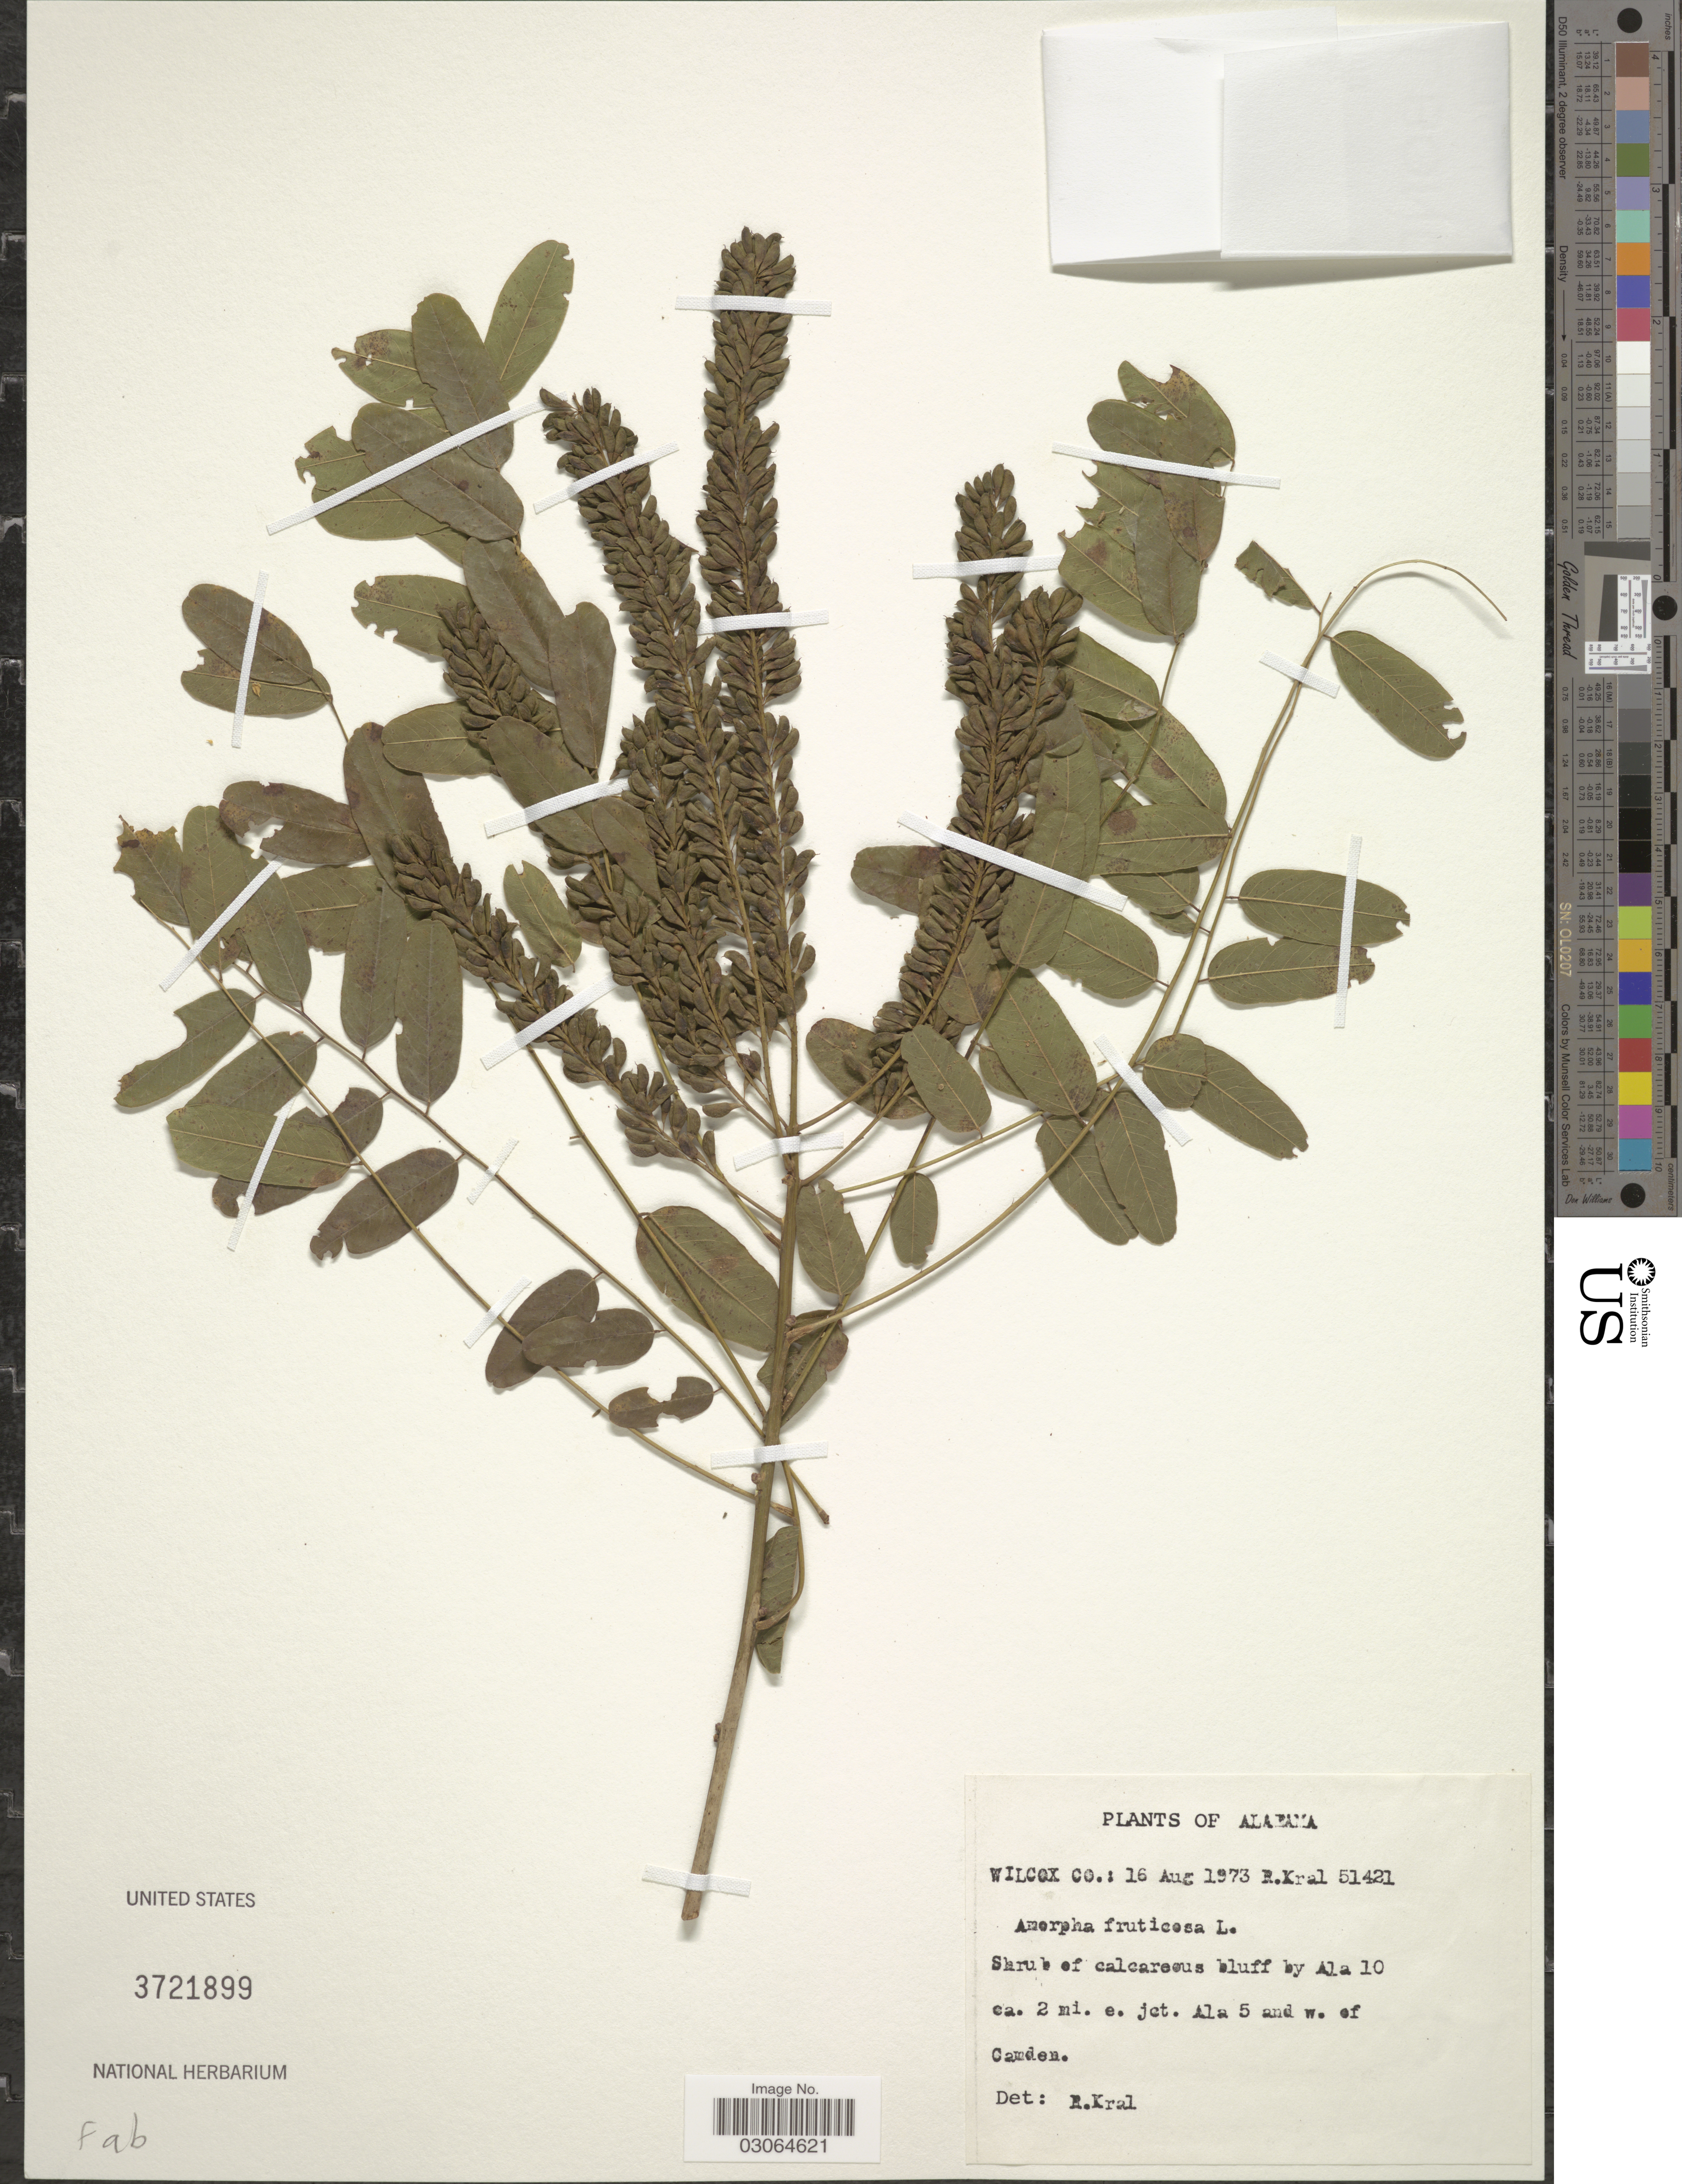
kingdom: Plantae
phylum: Tracheophyta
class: Magnoliopsida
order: Fabales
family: Fabaceae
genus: Amorpha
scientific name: Amorpha fruticosa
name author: L.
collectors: R. Kral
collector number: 51421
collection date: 1973-08-16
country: United States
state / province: Alabama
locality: Wilcox Co. Shrub of calcareous bluff by Ala 10 ca. 2 mi. e. jct. Ala 5 and w. of Camden.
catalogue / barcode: US 3721899